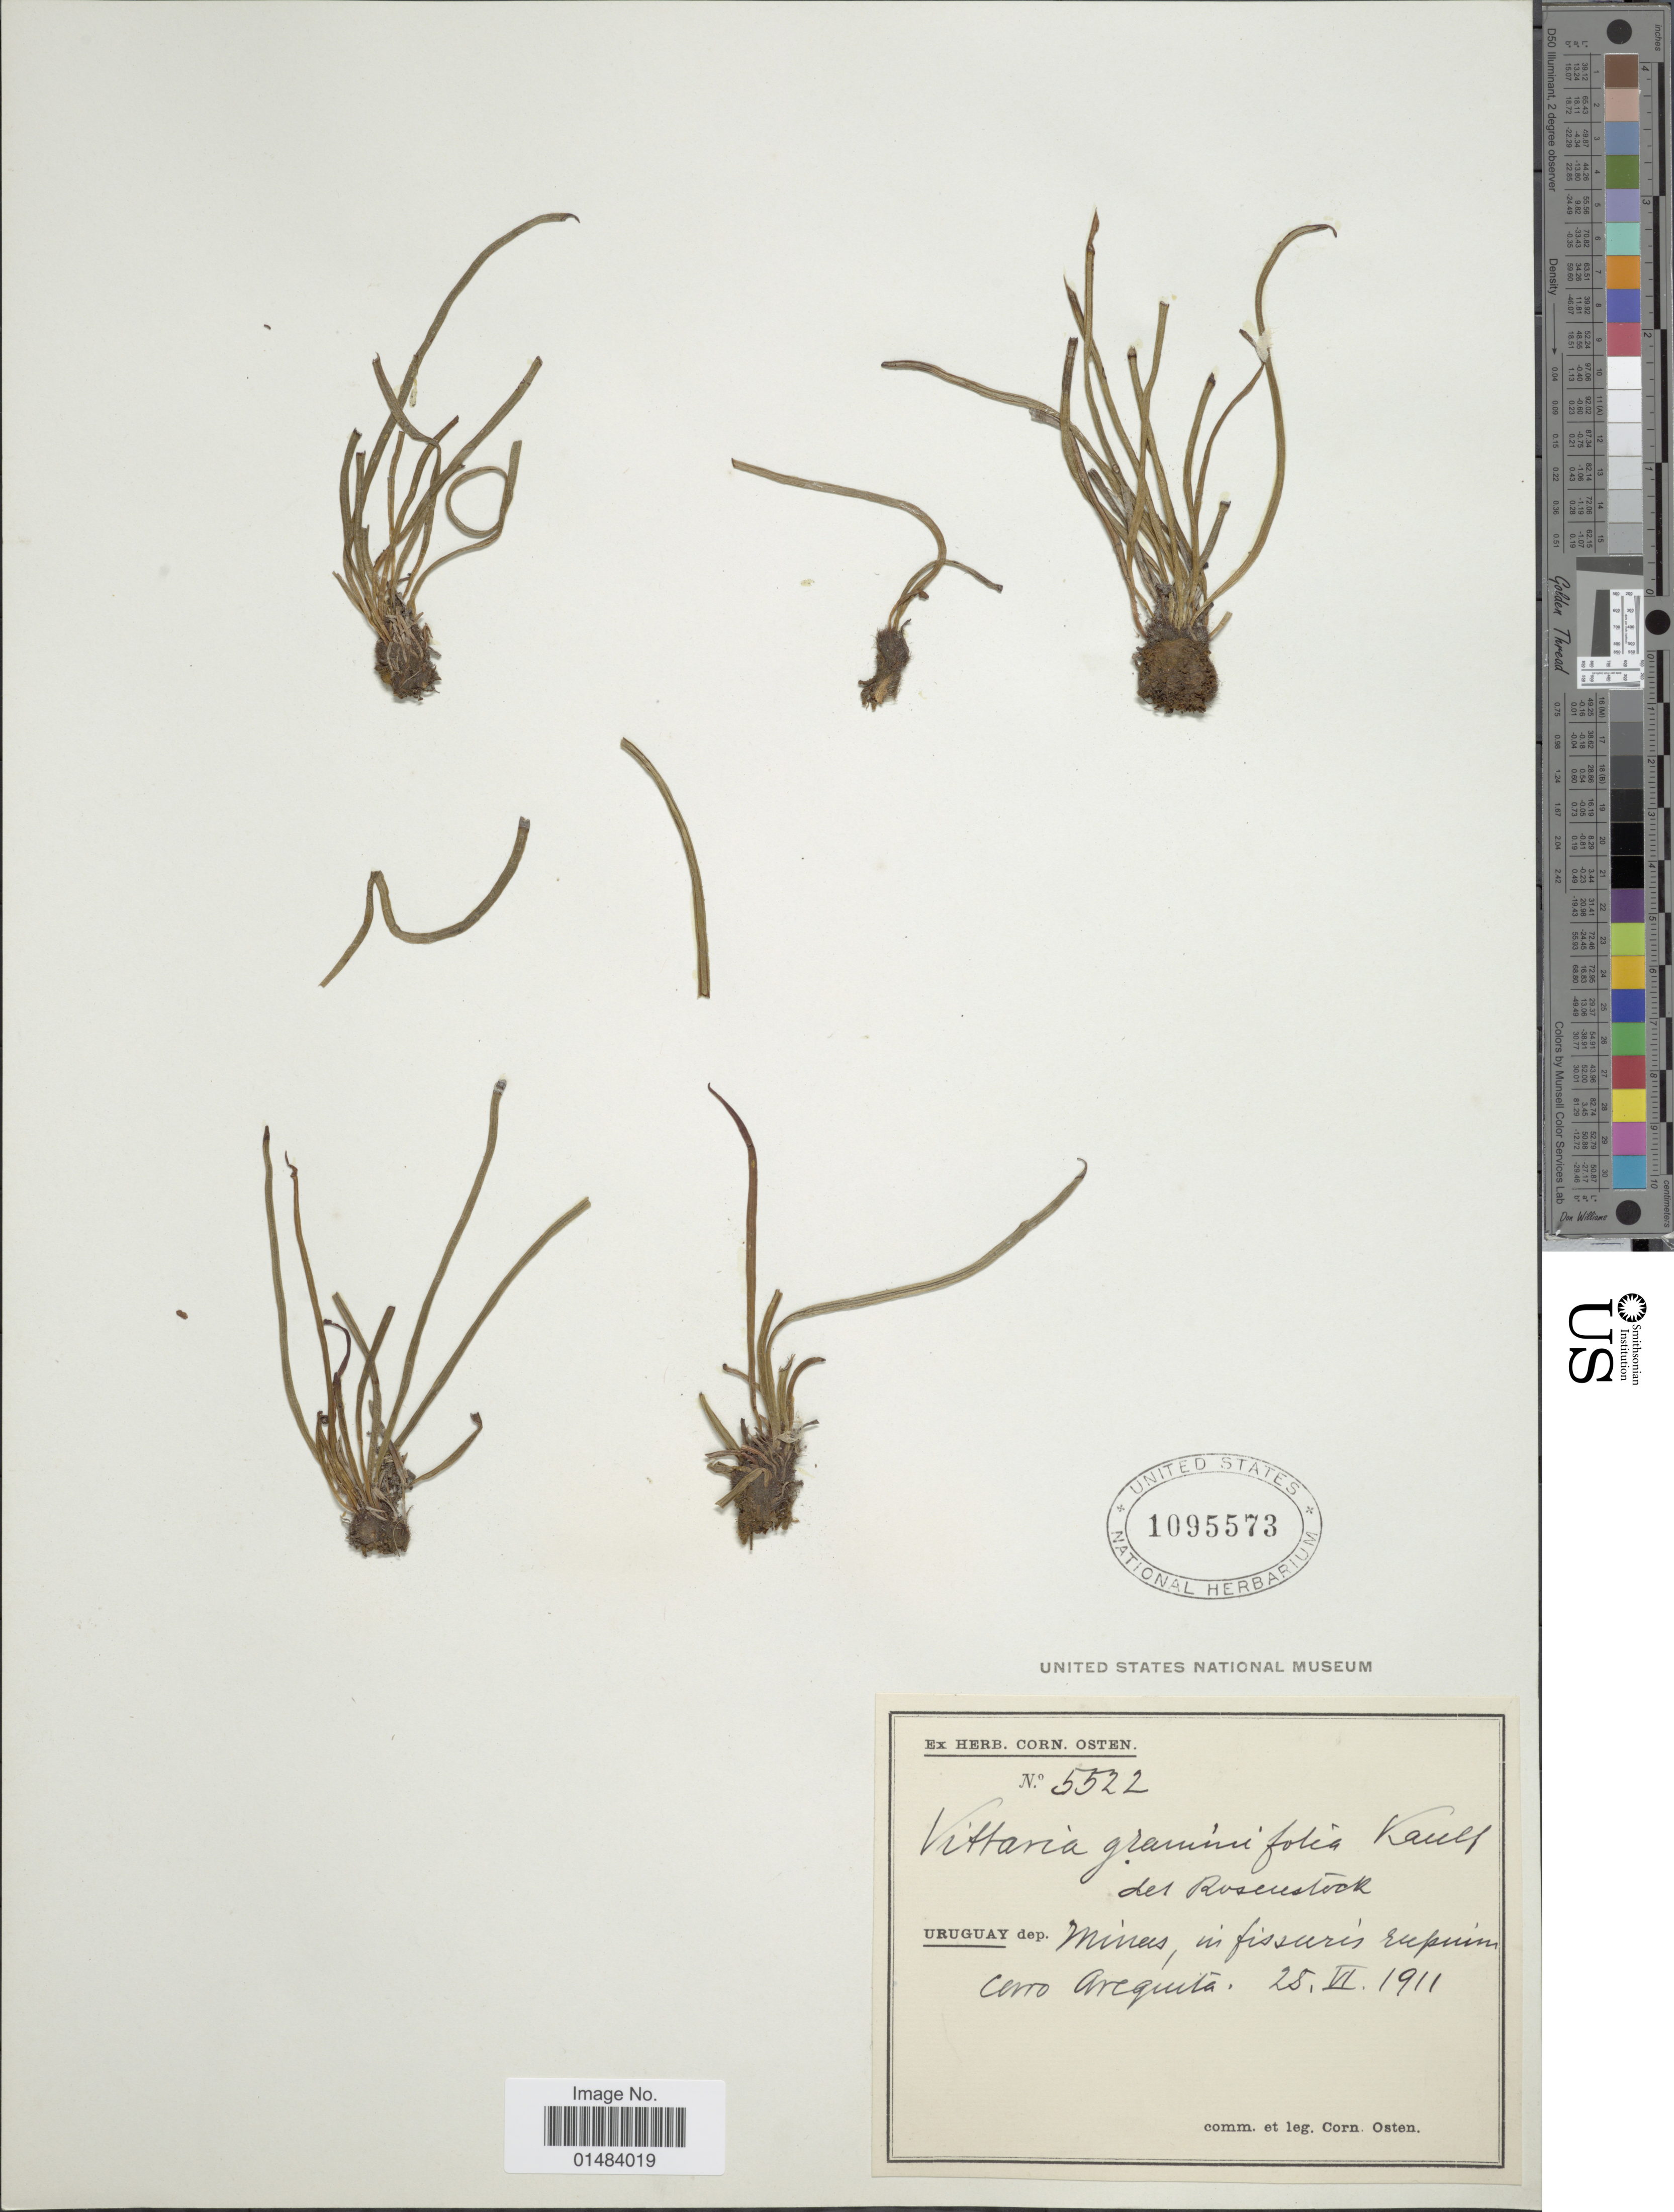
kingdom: Plantae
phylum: Tracheophyta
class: Polypodiopsida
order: Polypodiales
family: Pteridaceae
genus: Vittaria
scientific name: Vittaria lineata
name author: (L.) Sm.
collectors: ex herb. Corn. Osten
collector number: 5522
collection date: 1911-06-25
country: Uruguay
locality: Uruguay dep. Minas, in fissuris rupuim cerro Arequita.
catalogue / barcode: US 1095573